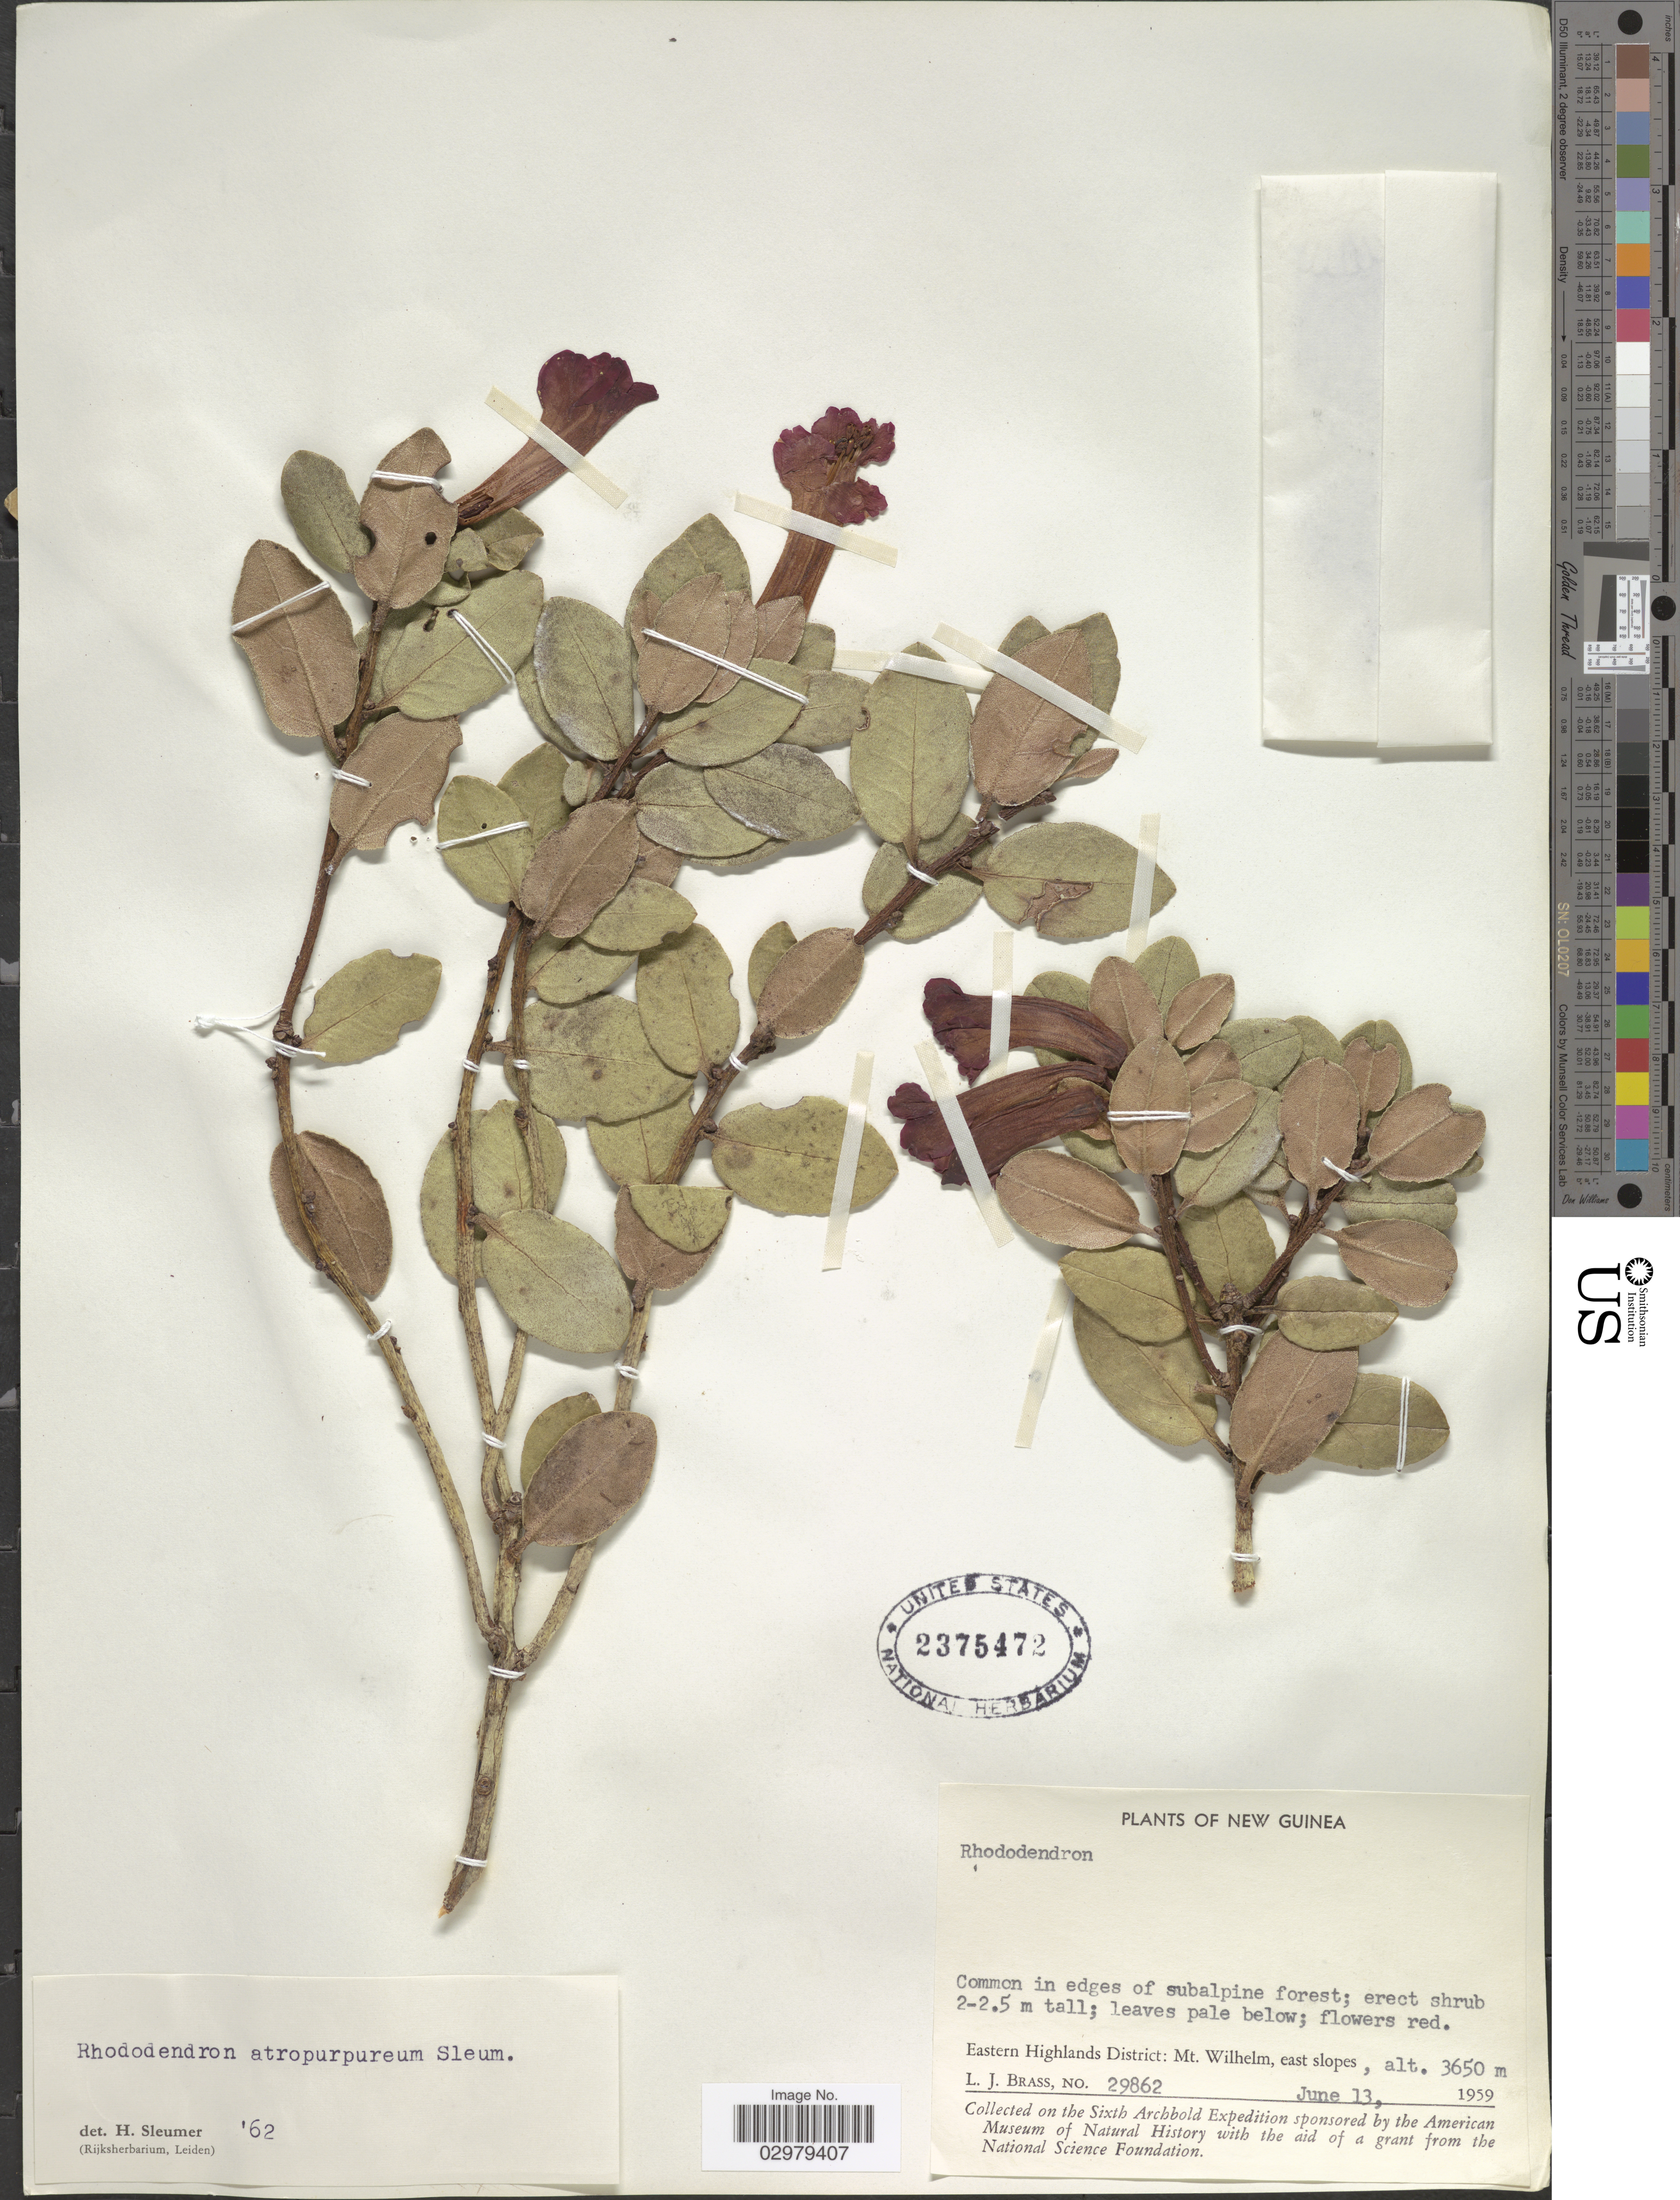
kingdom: Plantae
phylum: Tracheophyta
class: Magnoliopsida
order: Ericales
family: Ericaceae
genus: Rhododendron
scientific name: Rhododendron atropurpureum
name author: Sleumer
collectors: L. J. Brass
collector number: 29862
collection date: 1959-06-13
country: Papua New Guinea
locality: New Guinea. Eastern Highlands District: Mt. Wilhelm, east slopes.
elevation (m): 3650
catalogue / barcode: US 2375472